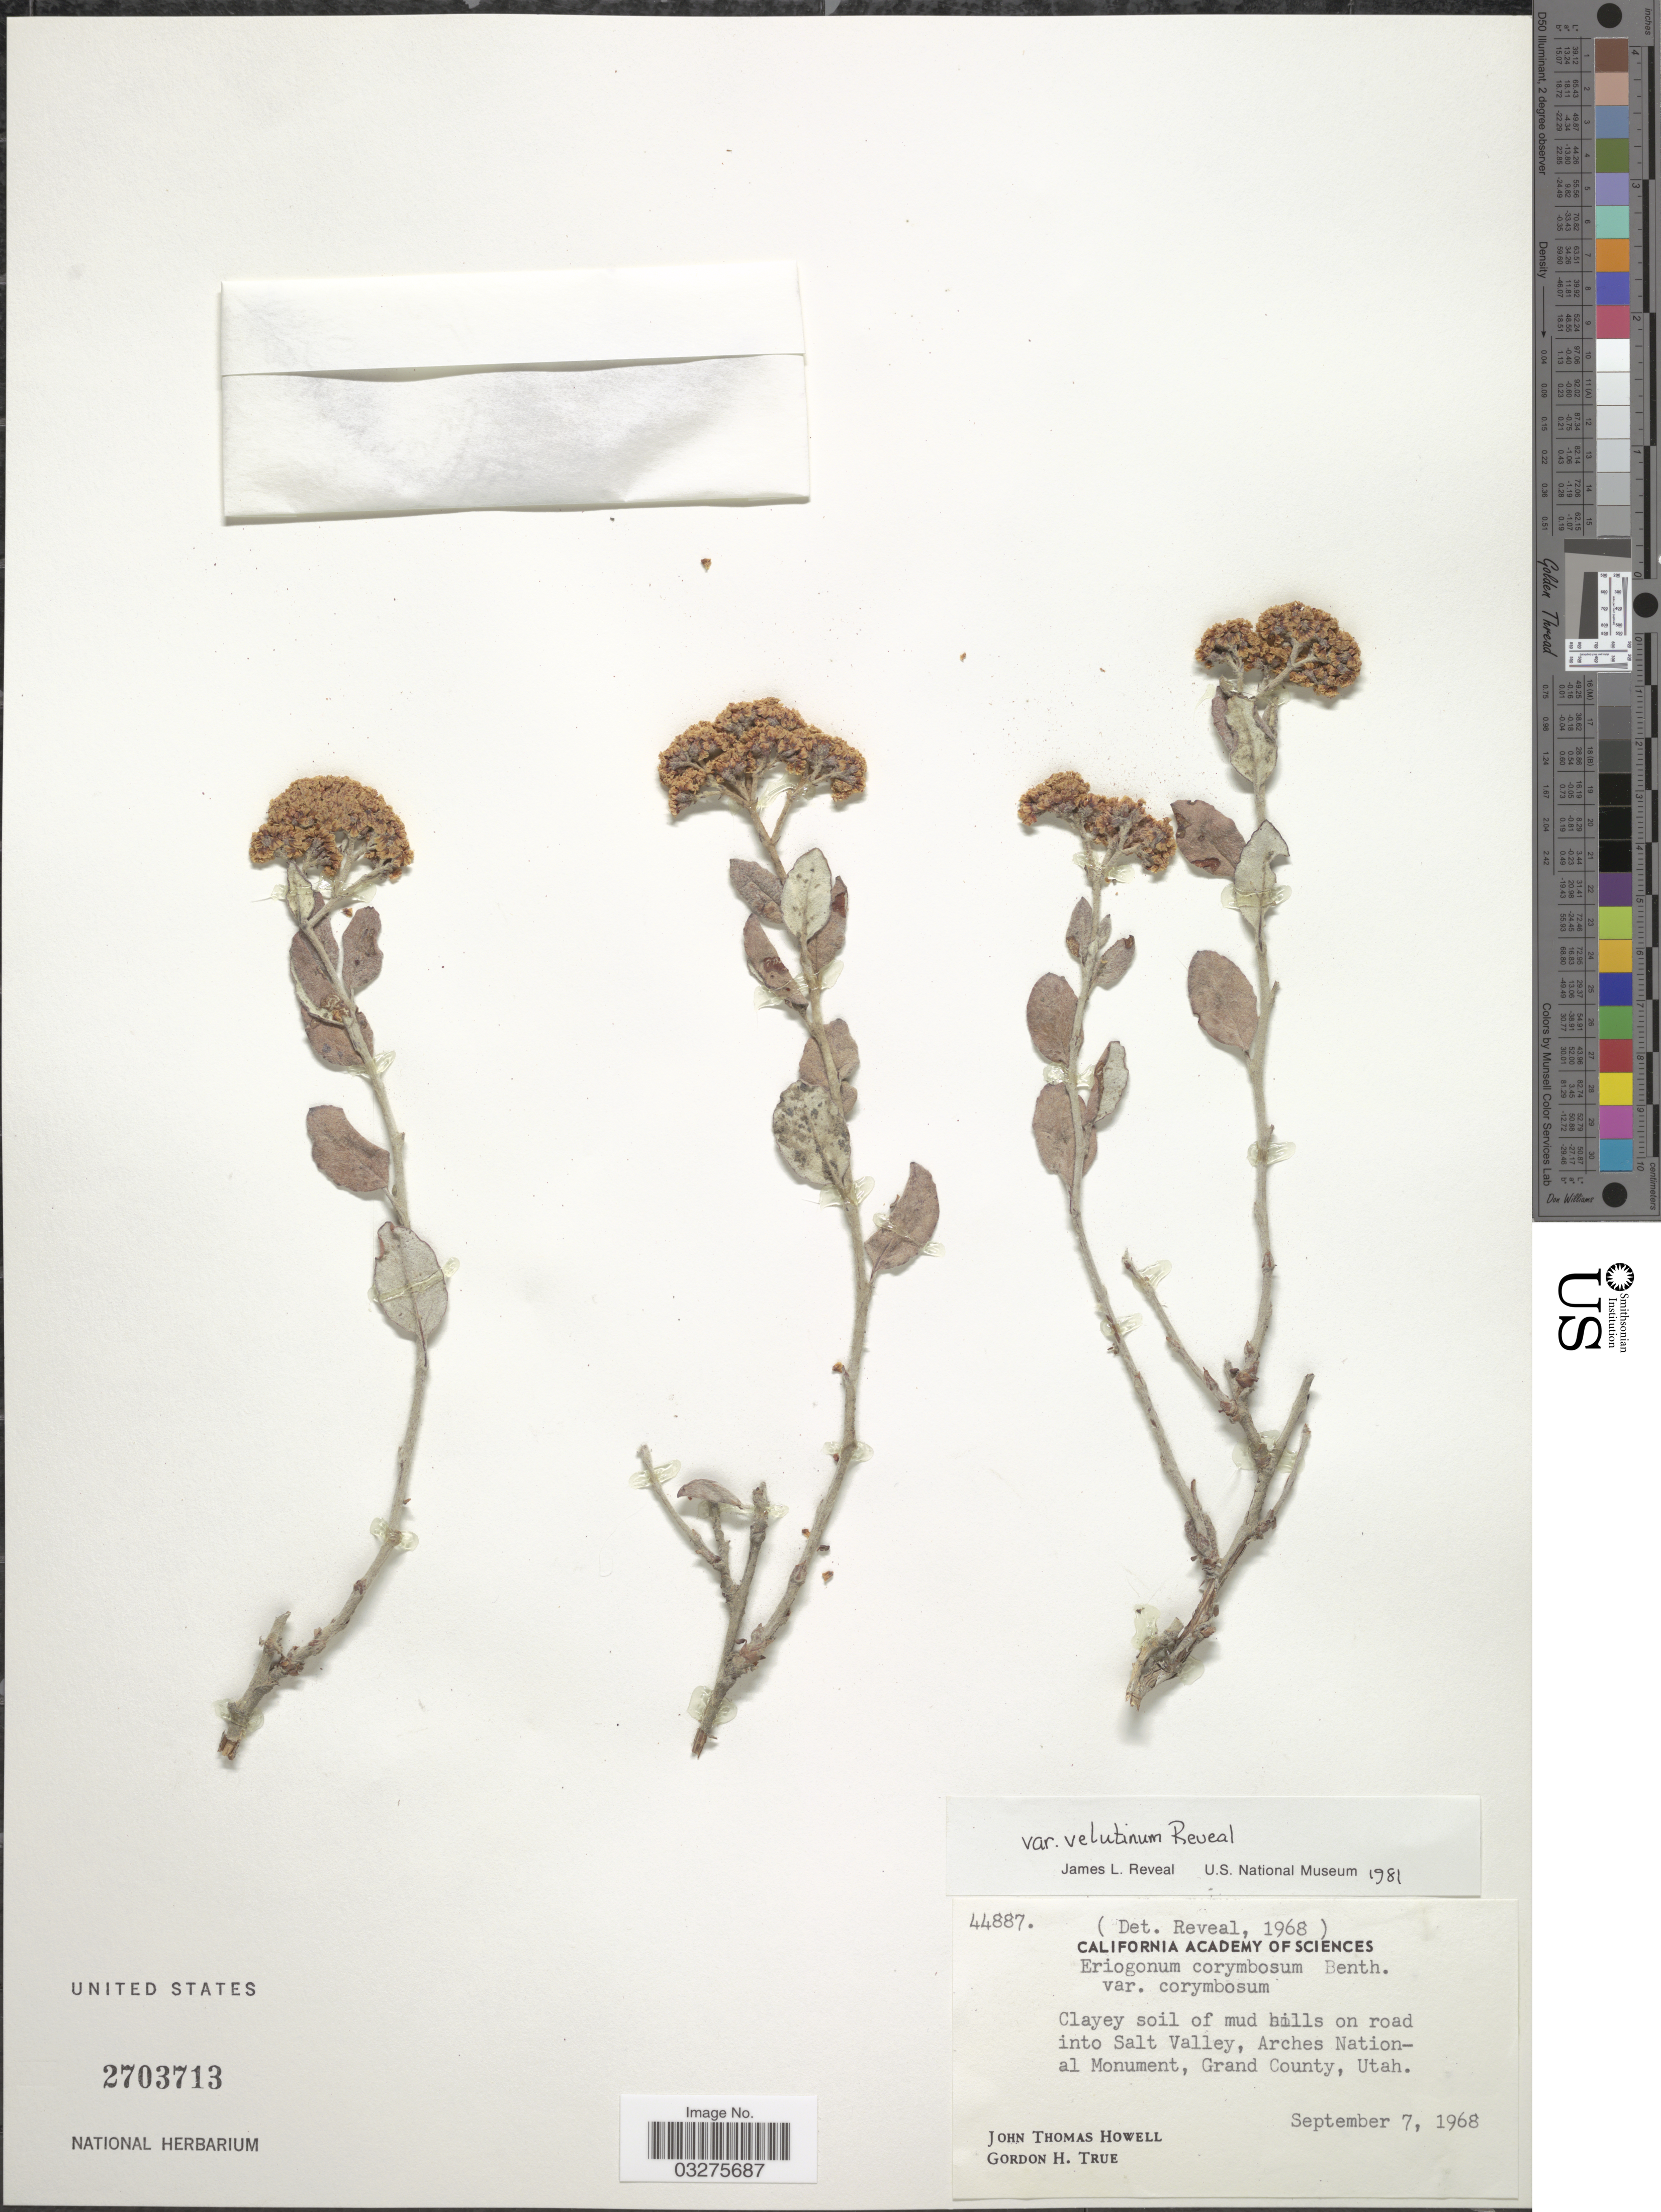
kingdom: Plantae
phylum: Tracheophyta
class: Magnoliopsida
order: Caryophyllales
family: Polygonaceae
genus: Eriogonum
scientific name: Eriogonum corymbosum var. velutinum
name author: Reveal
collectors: J. T. Howell & G. H. True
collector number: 44887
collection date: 1968-09-07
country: United States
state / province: Utah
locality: Clayey soil of mud hills on road into Salt Valley, Arches National Monument, Grand County.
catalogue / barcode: US 2703713